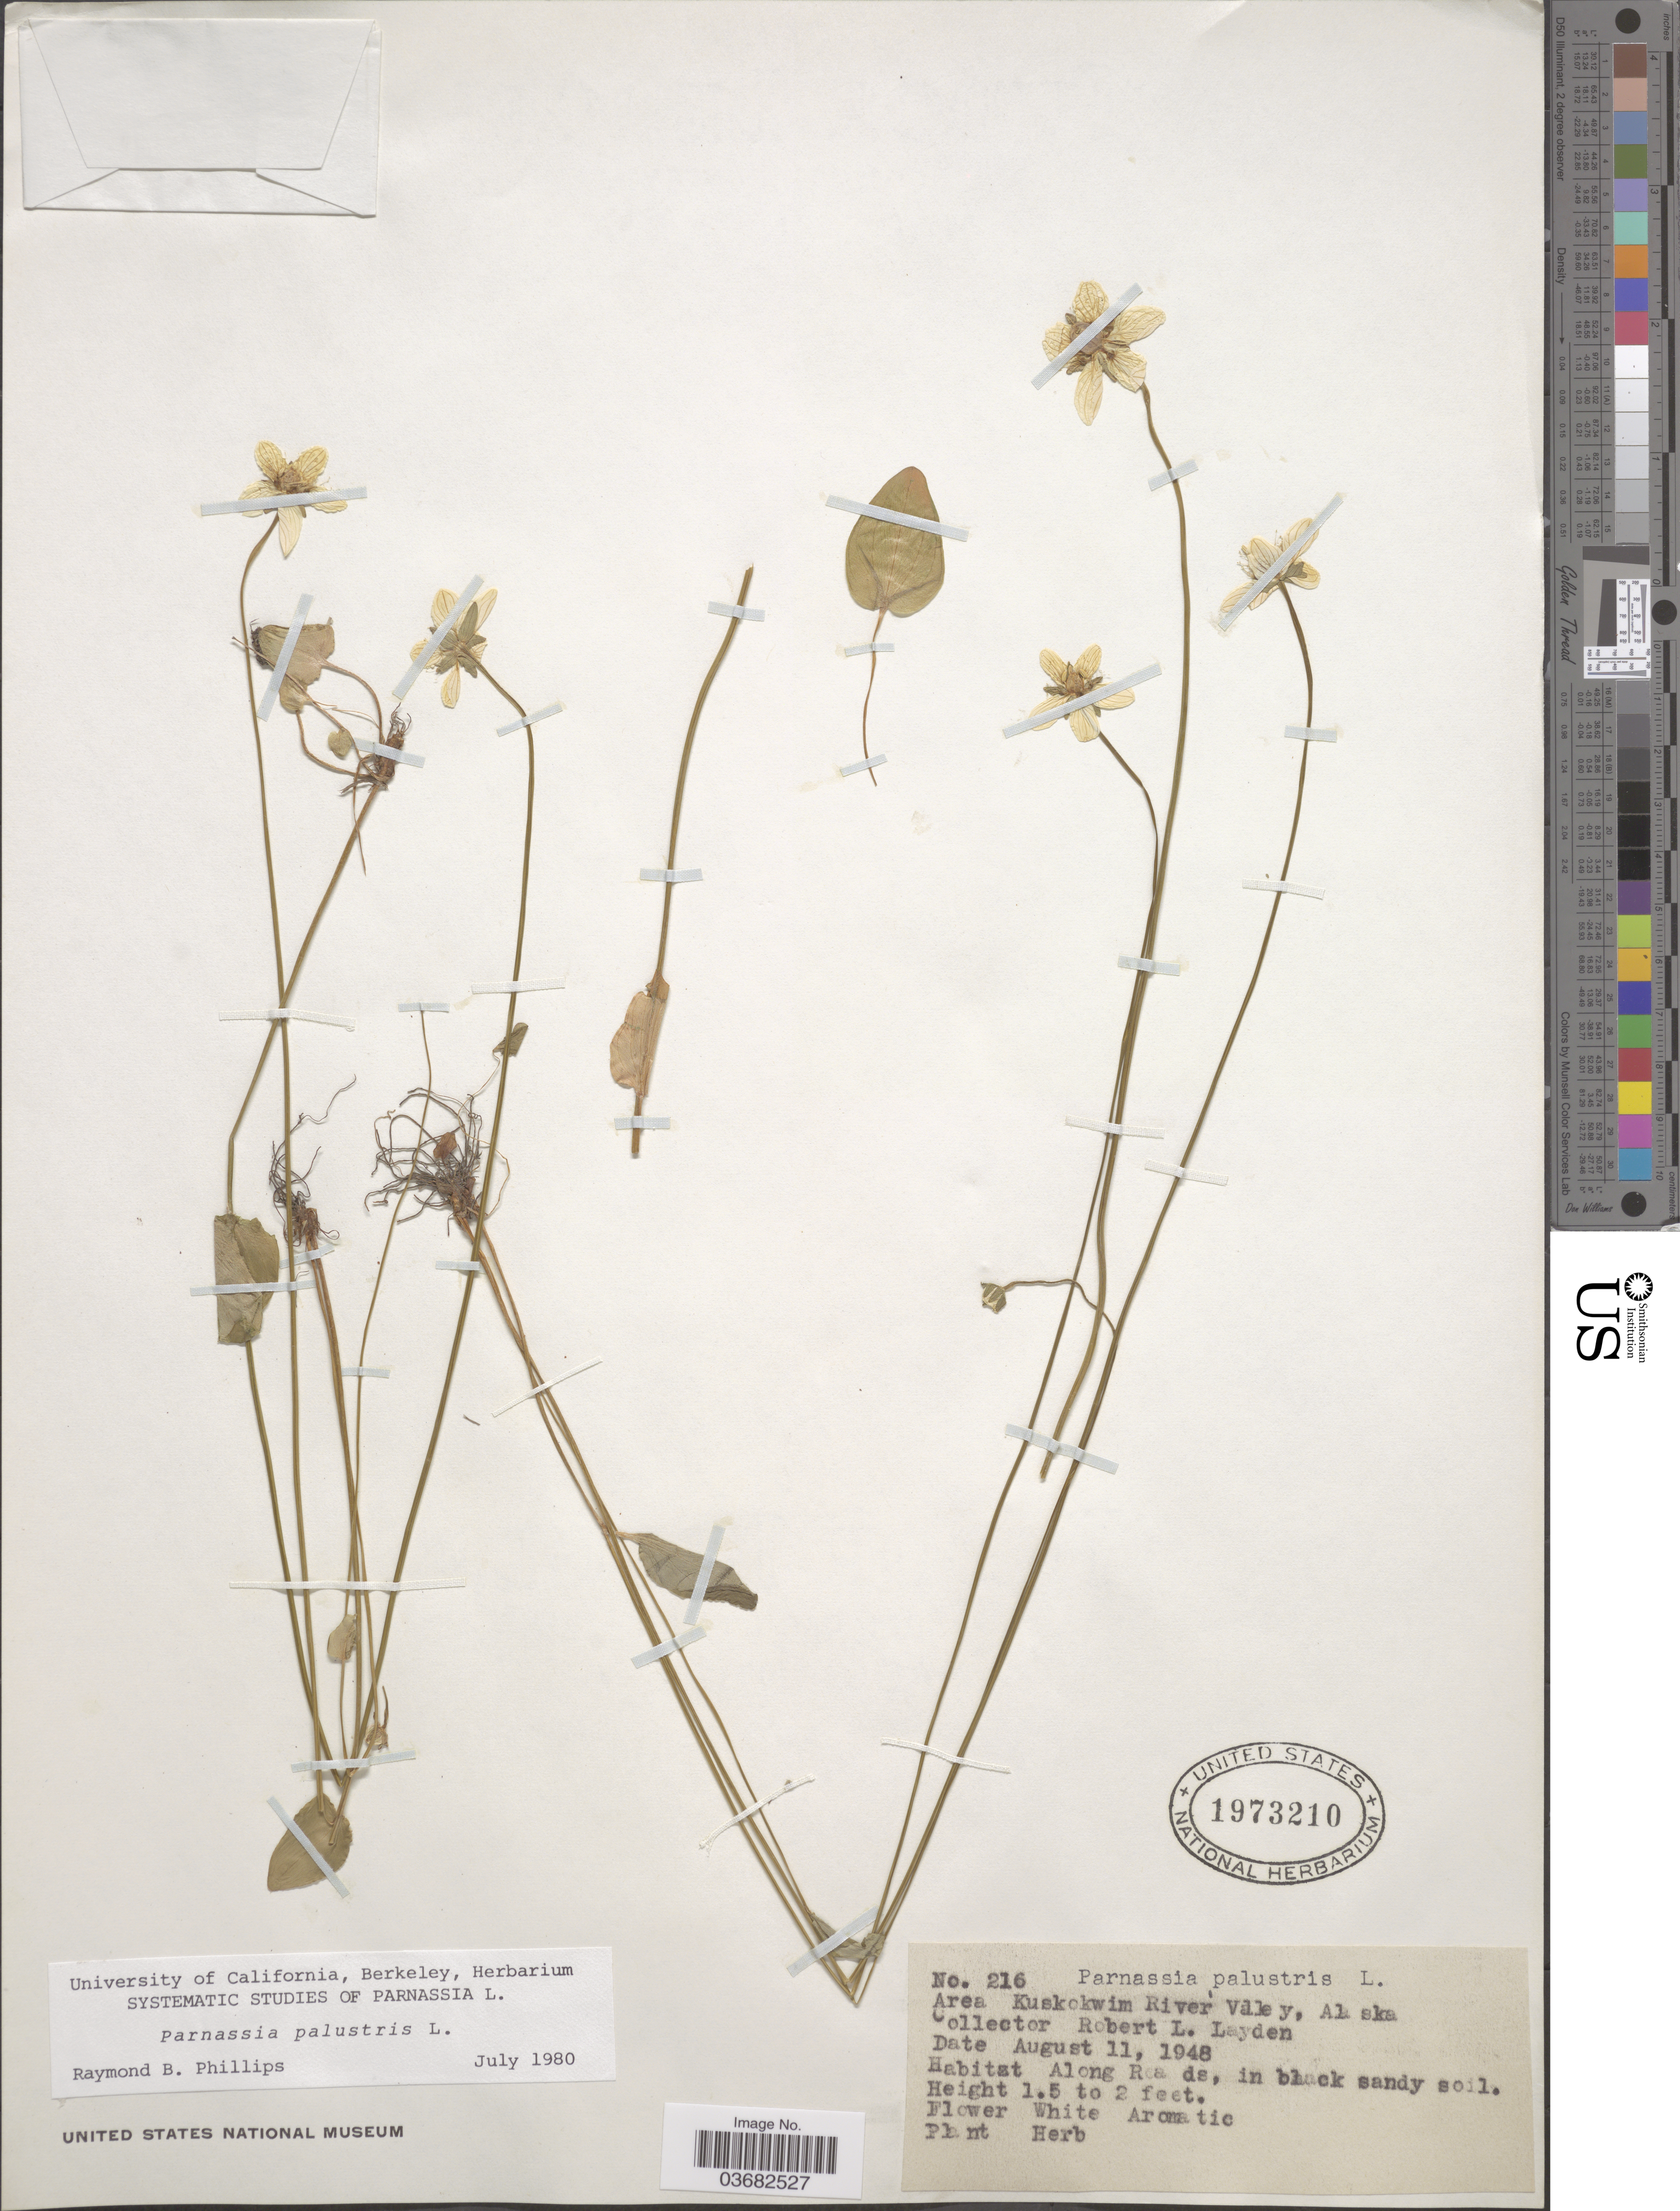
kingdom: Plantae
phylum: Tracheophyta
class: Magnoliopsida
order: Celastrales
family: Parnassiaceae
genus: Parnassia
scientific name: Parnassia palustris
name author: L.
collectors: R. Layden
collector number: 216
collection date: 1948-08-11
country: United States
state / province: Alaska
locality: Area Kuskokwim River Valley.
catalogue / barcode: US 1973210